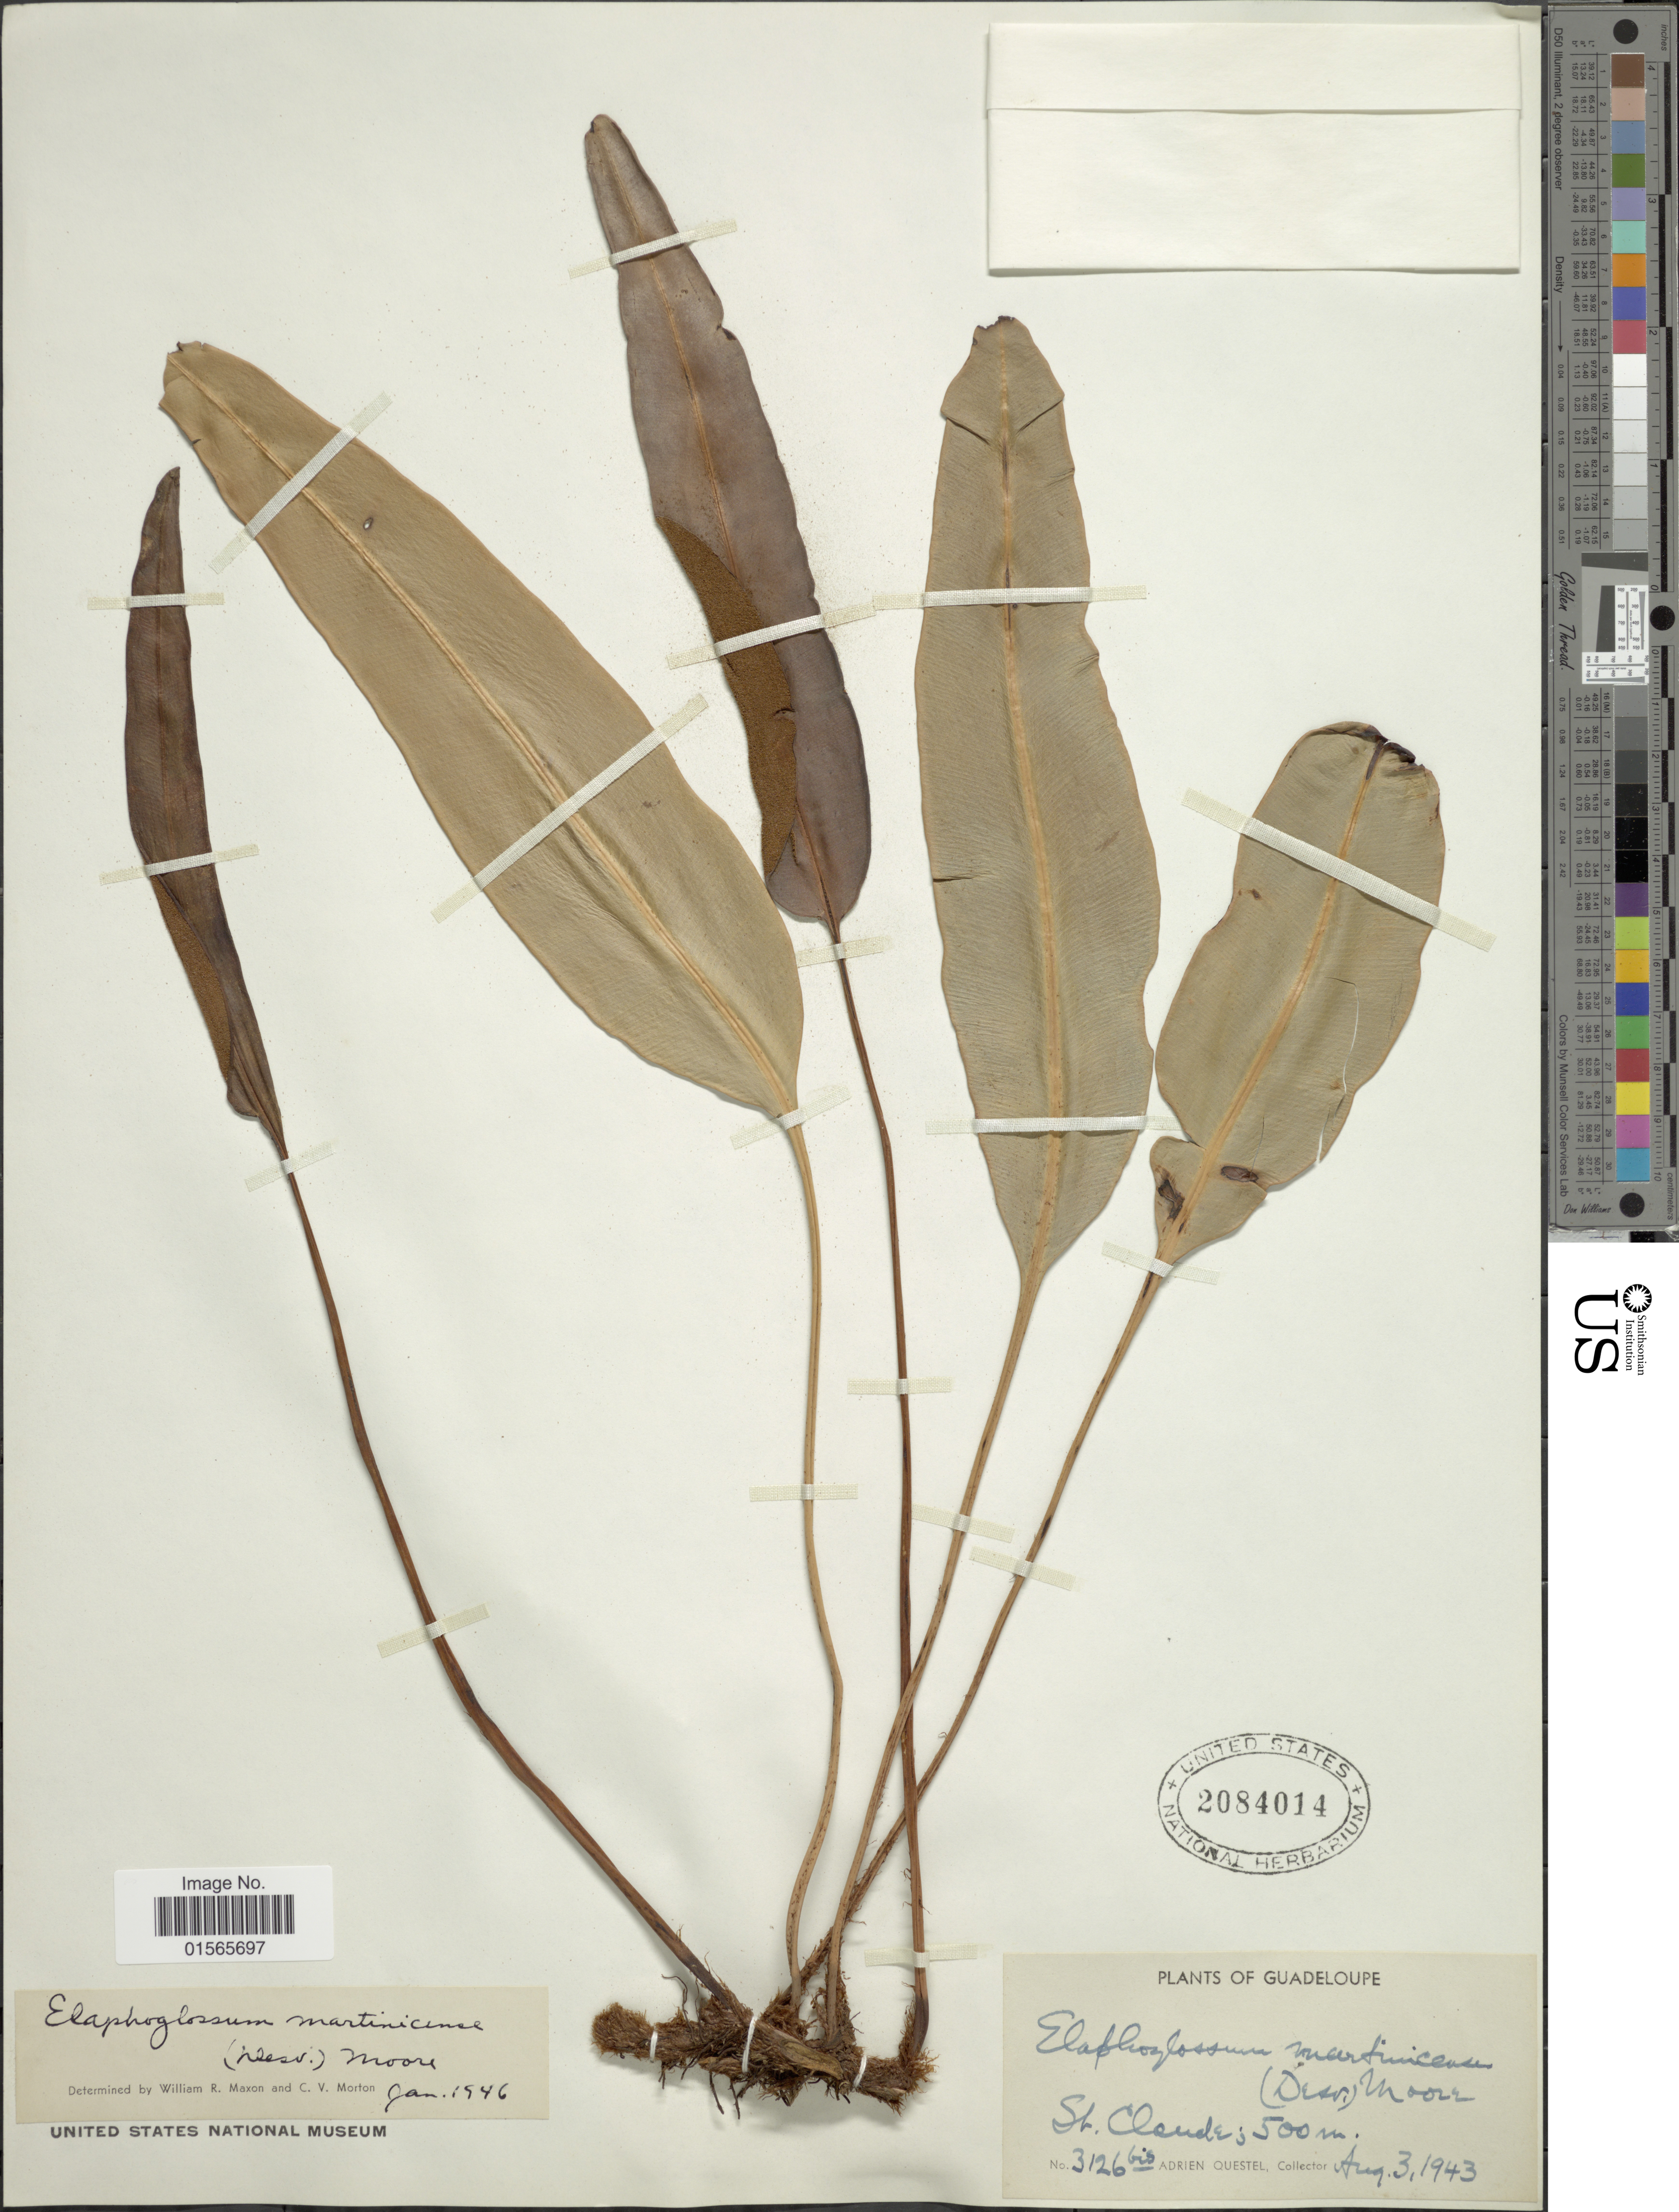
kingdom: Plantae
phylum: Tracheophyta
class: Polypodiopsida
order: Polypodiales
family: Dryopteridaceae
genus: Elaphoglossum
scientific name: Elaphoglossum martinicense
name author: (Desv.) T. Moore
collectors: A. Questel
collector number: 3126bis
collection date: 1943-08-03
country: Guadeloupe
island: Leeward Is.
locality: St Claude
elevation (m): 500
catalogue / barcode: US 2084014